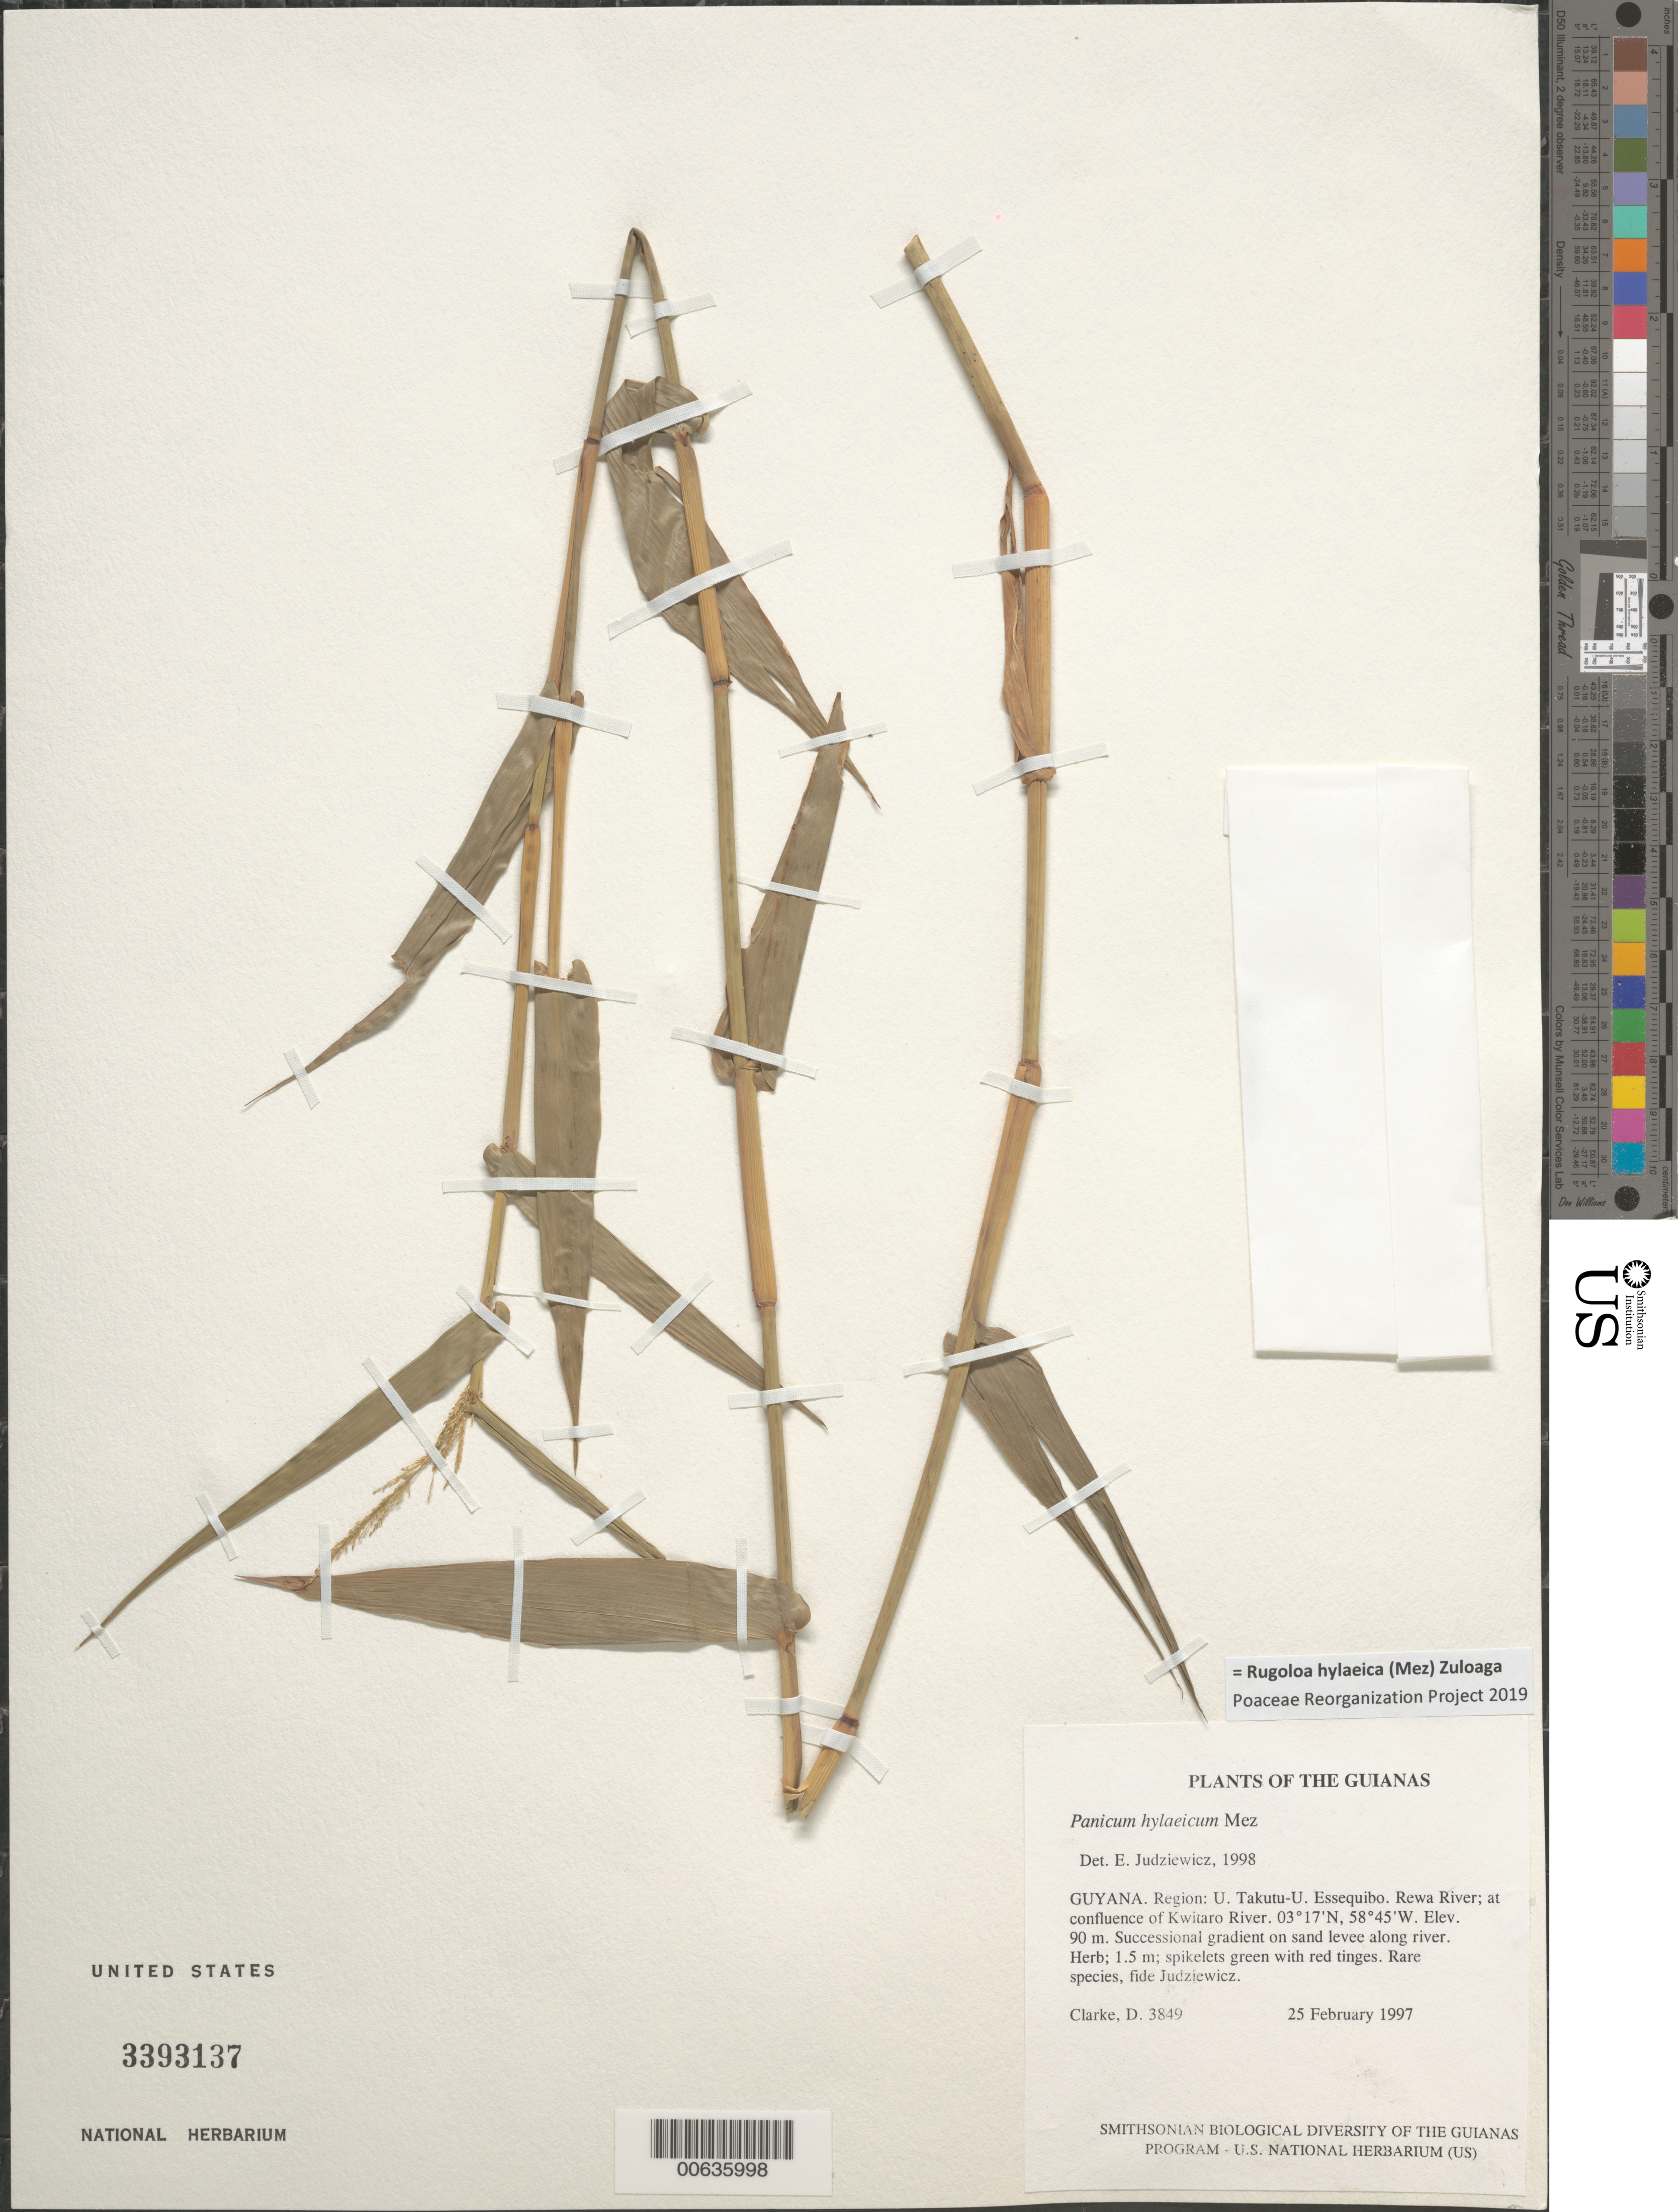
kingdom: Plantae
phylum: Tracheophyta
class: Liliopsida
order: Poales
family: Poaceae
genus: Panicum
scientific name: Panicum hylaeicum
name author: Mez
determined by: Judziewicz, E. J.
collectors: H. D. Clarke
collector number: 3849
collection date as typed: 25 February 1997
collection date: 1997-02-25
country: Guyana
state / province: U. Takutu-U. Essequibo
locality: Rewa River; at confluence of Kwitaro River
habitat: Successional gradient on sand levee along river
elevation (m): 90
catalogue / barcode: US 3393137